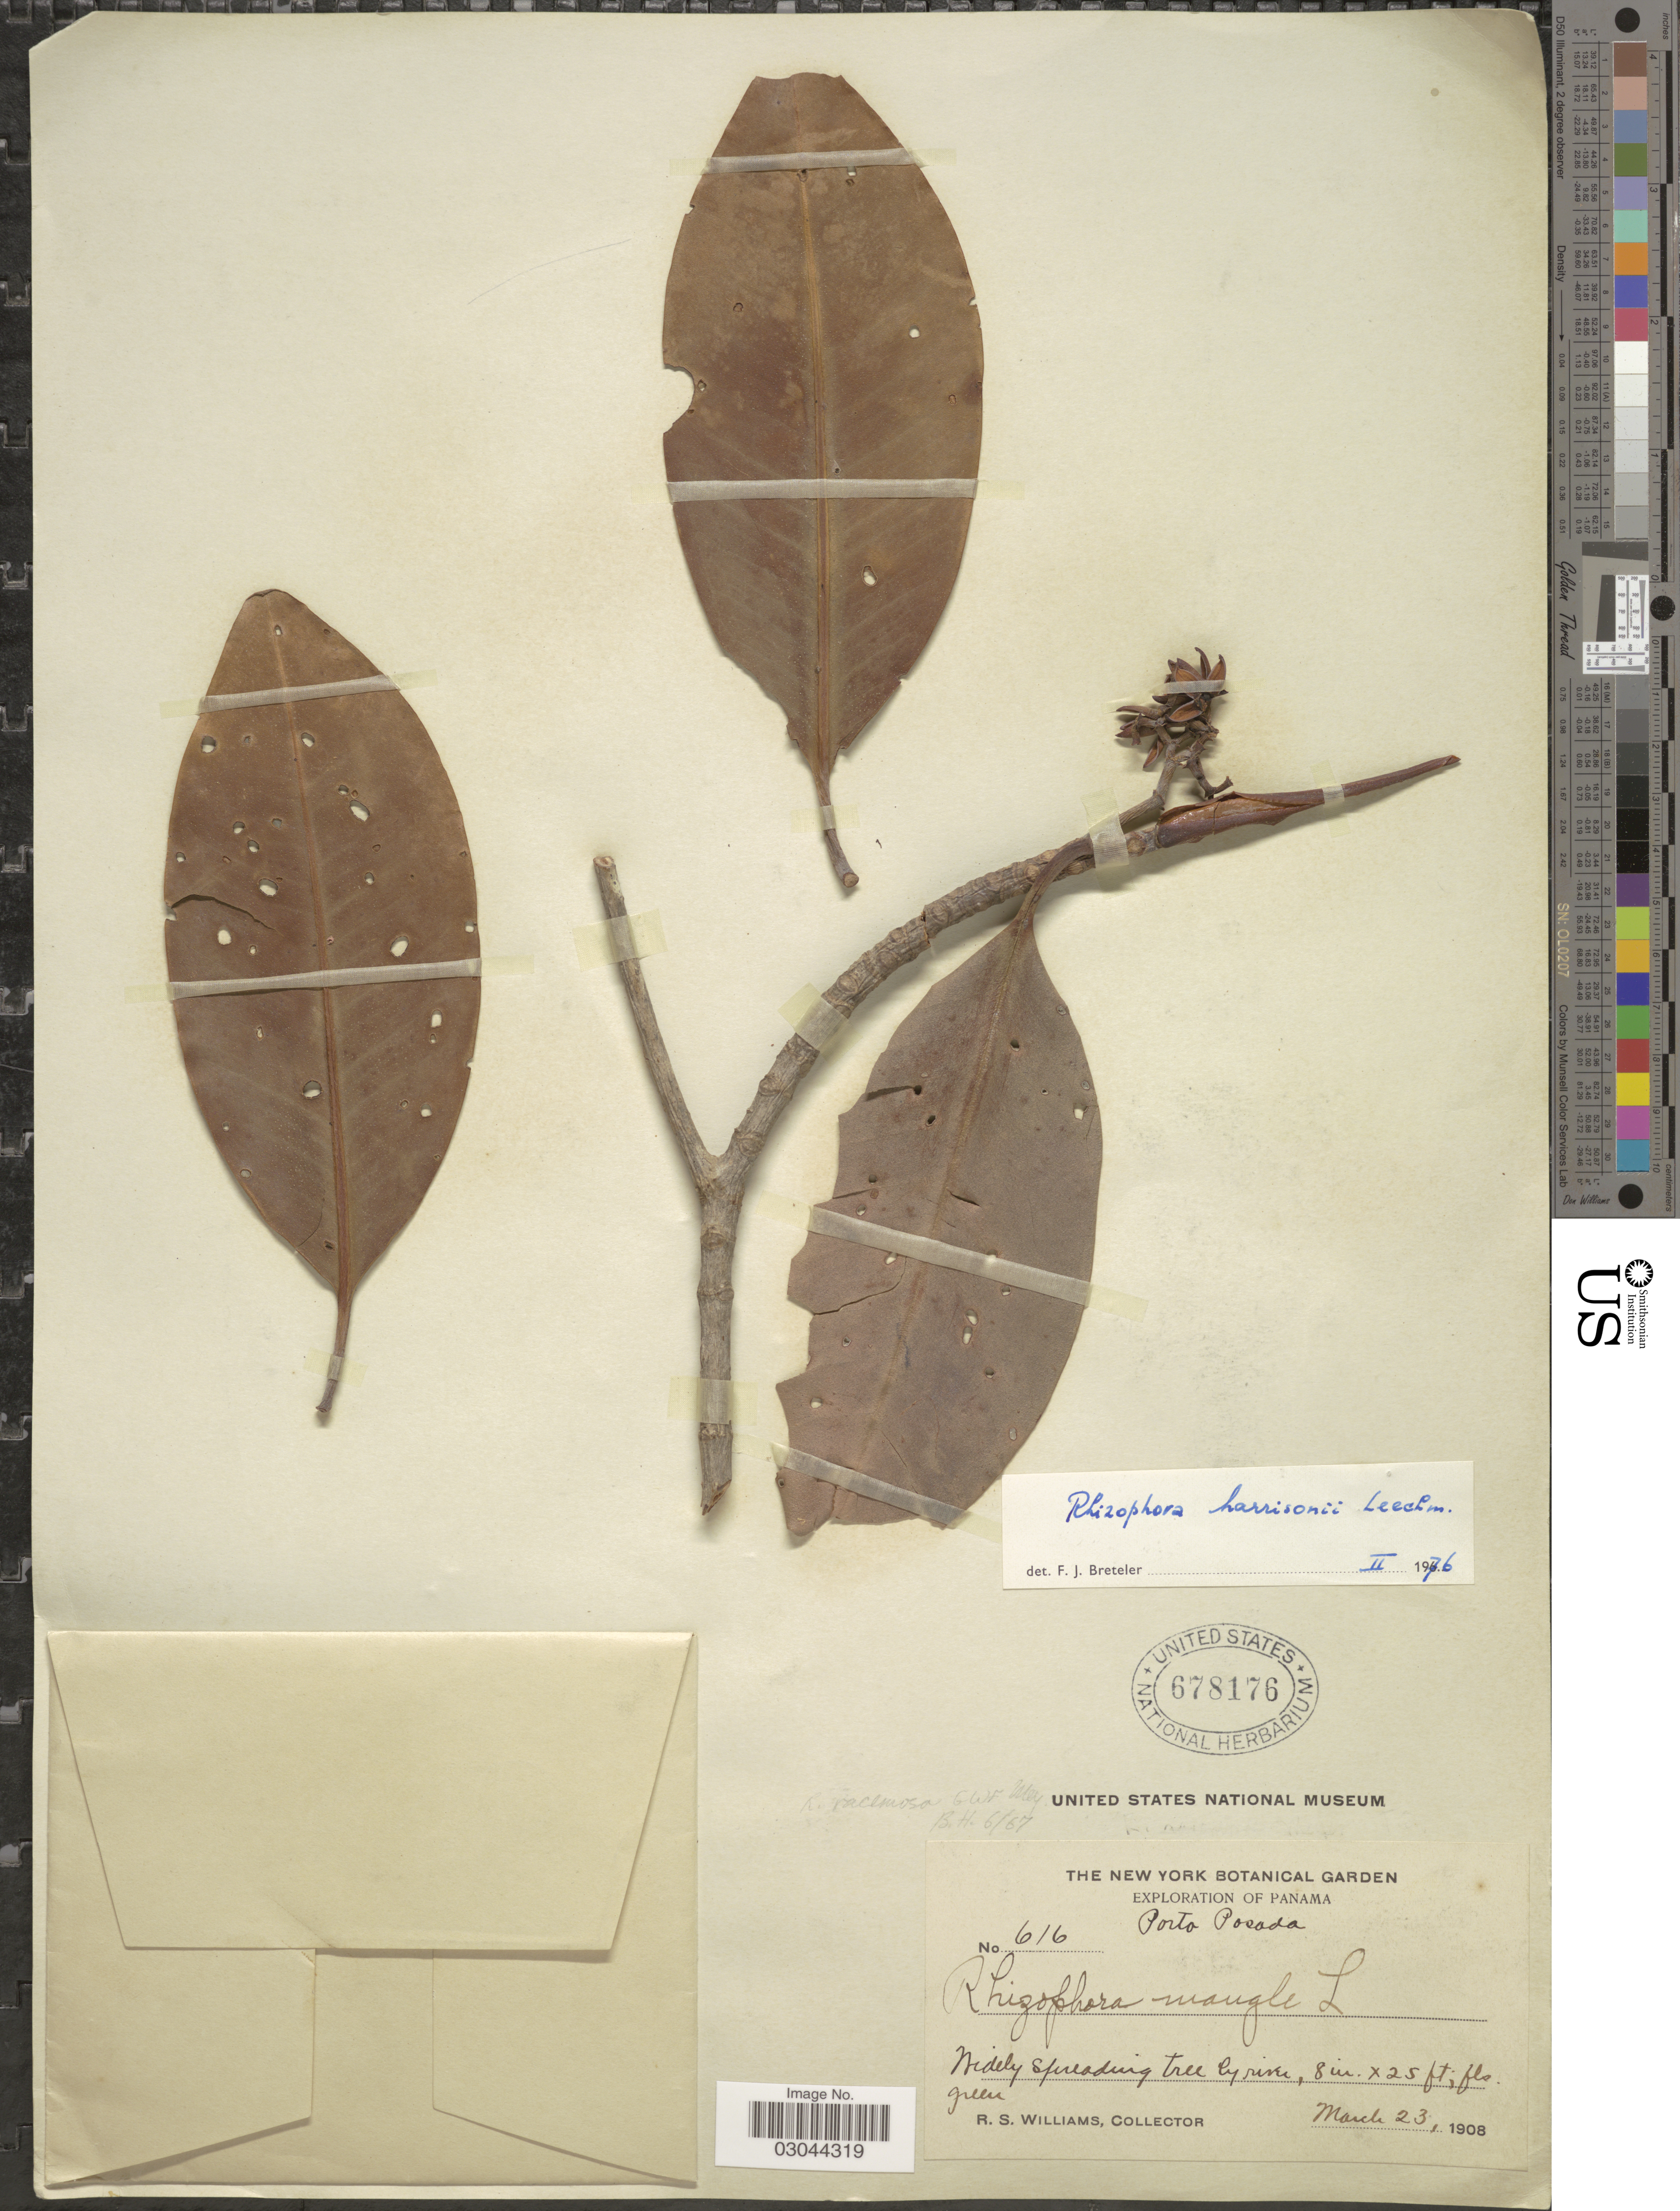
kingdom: Plantae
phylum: Tracheophyta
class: Magnoliopsida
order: Malpighiales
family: Rhizophoraceae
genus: Rhizophora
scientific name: Rhizophora x harrisonii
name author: Leechm.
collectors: R. S. Williams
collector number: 616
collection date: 1908-03-23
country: Panama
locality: Porto Posada.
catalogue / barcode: US 678176